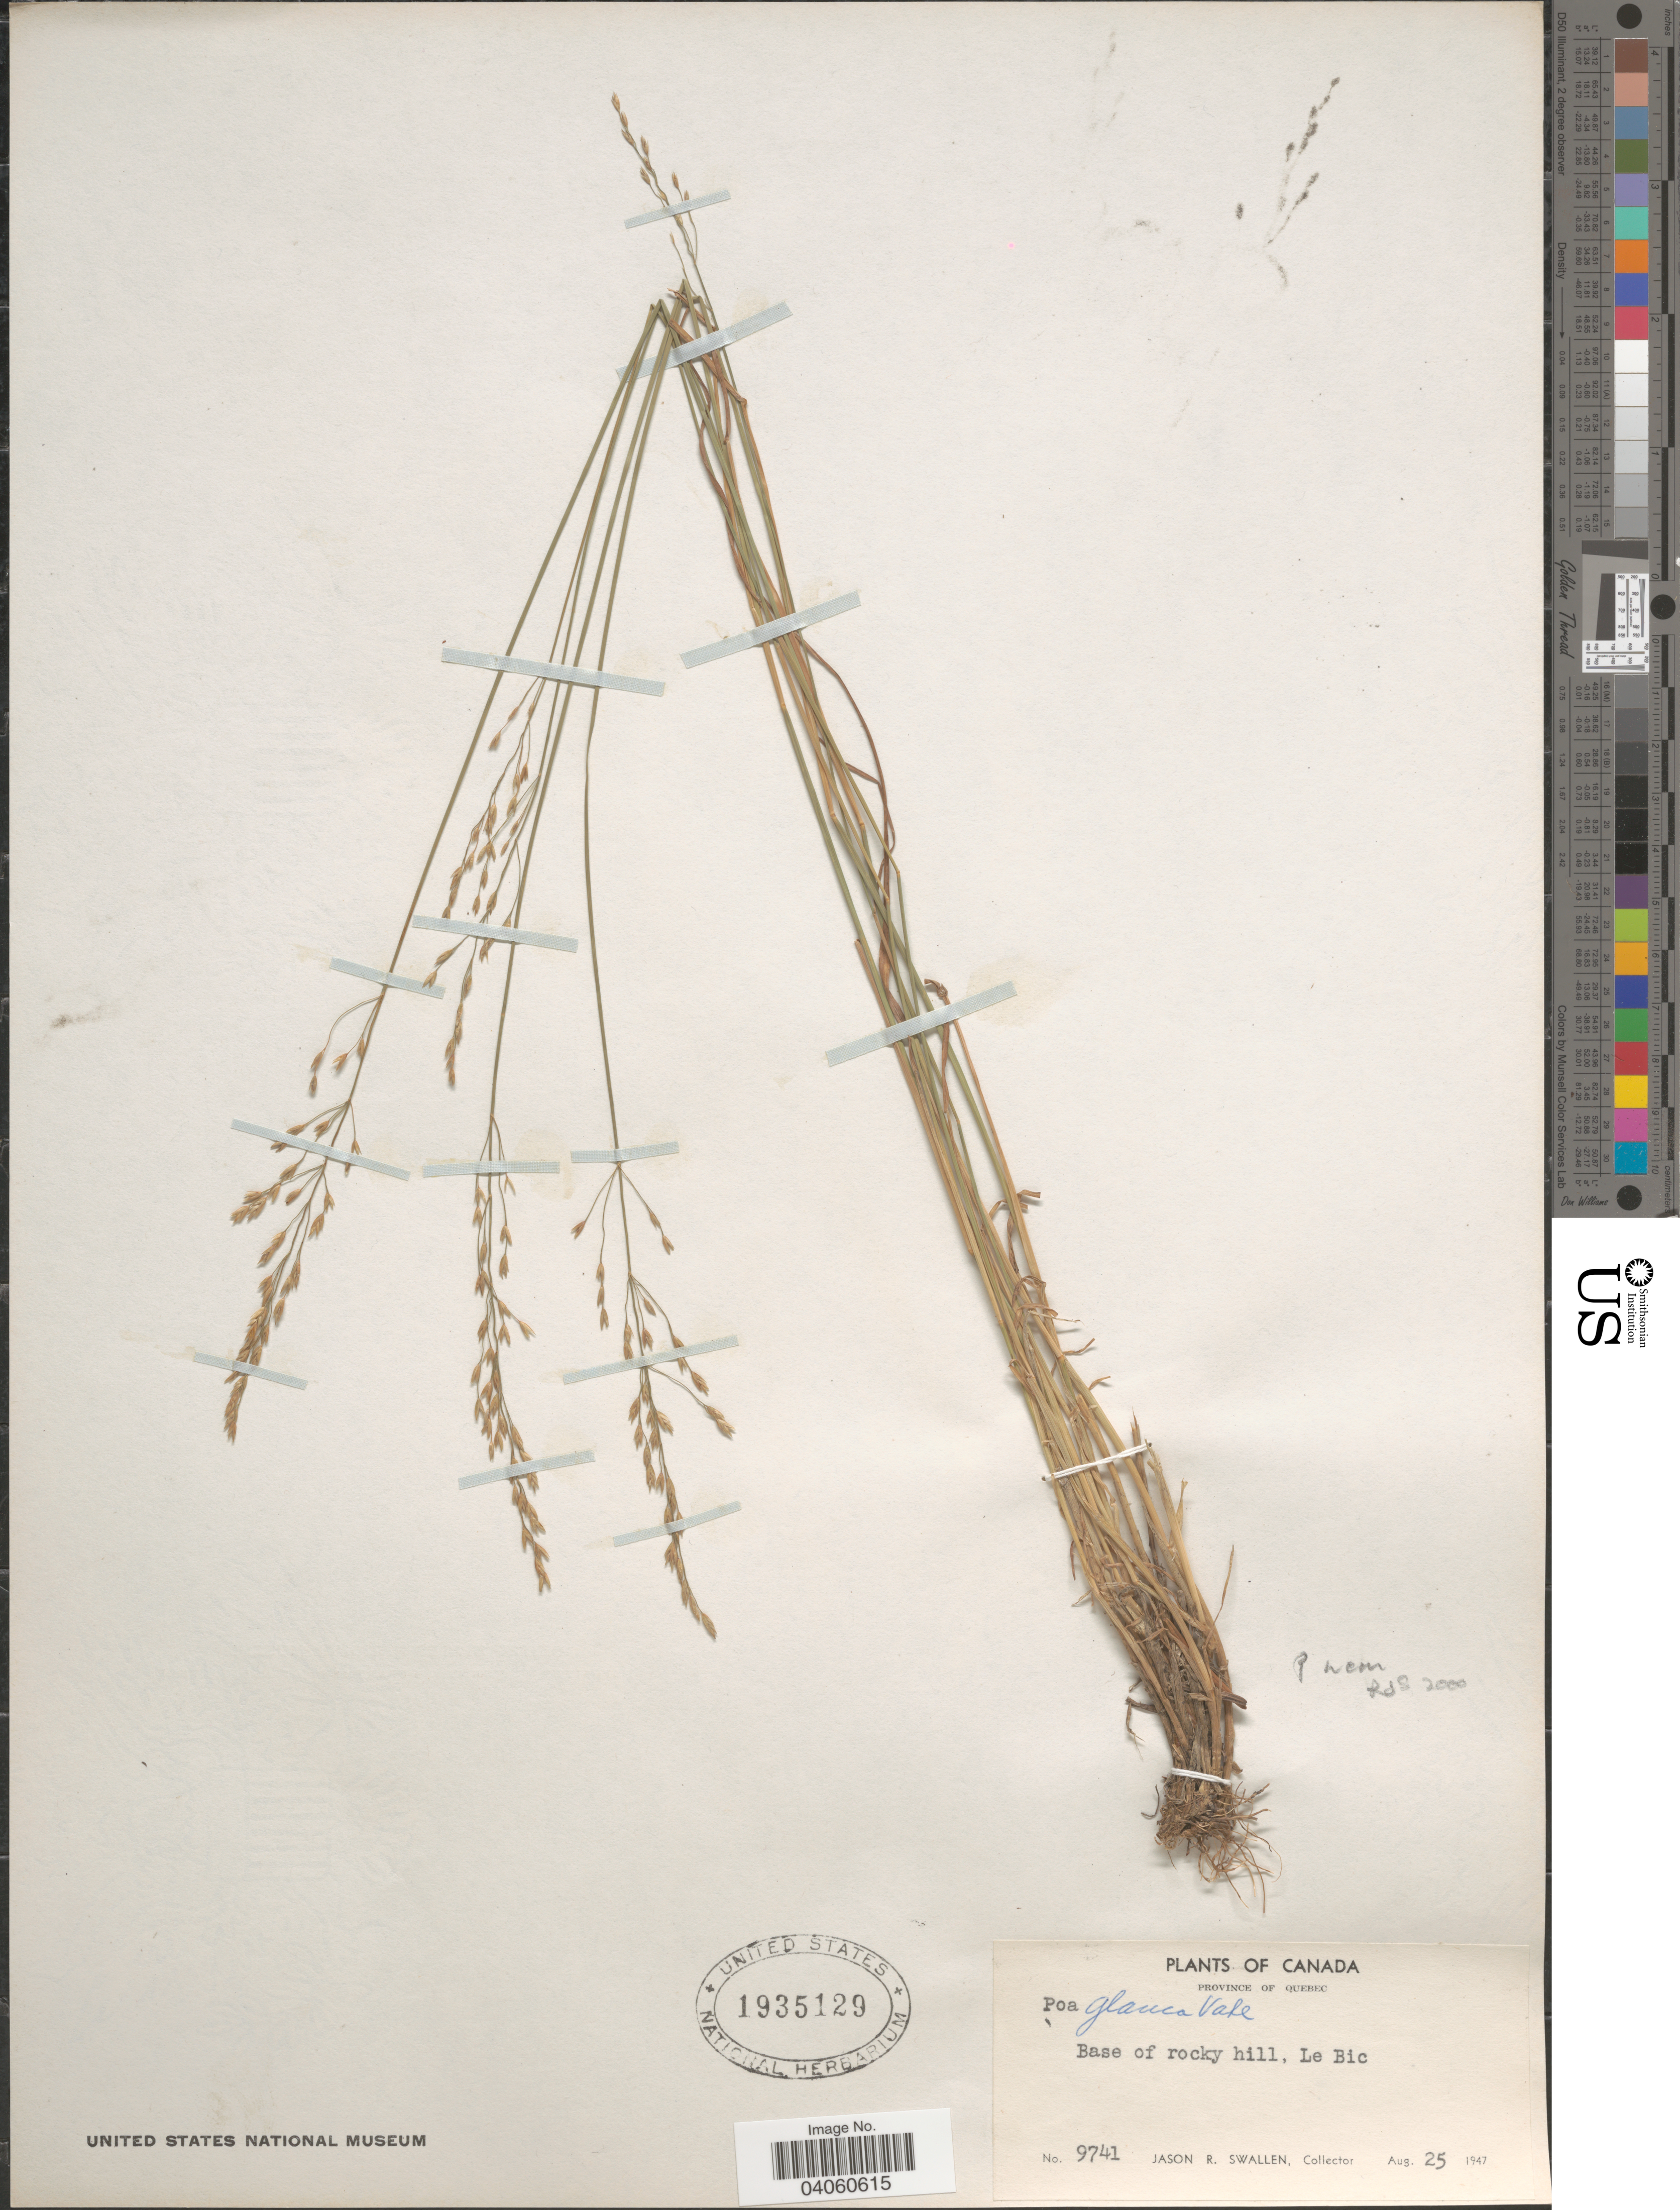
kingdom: Plantae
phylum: Tracheophyta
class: Liliopsida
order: Poales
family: Poaceae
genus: Poa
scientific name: Poa nemoralis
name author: L.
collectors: J. R. Swallen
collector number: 9741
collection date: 1947-08-25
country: Canada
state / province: Quebec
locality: Base of rocky hill, Le Bic.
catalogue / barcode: US 1935129